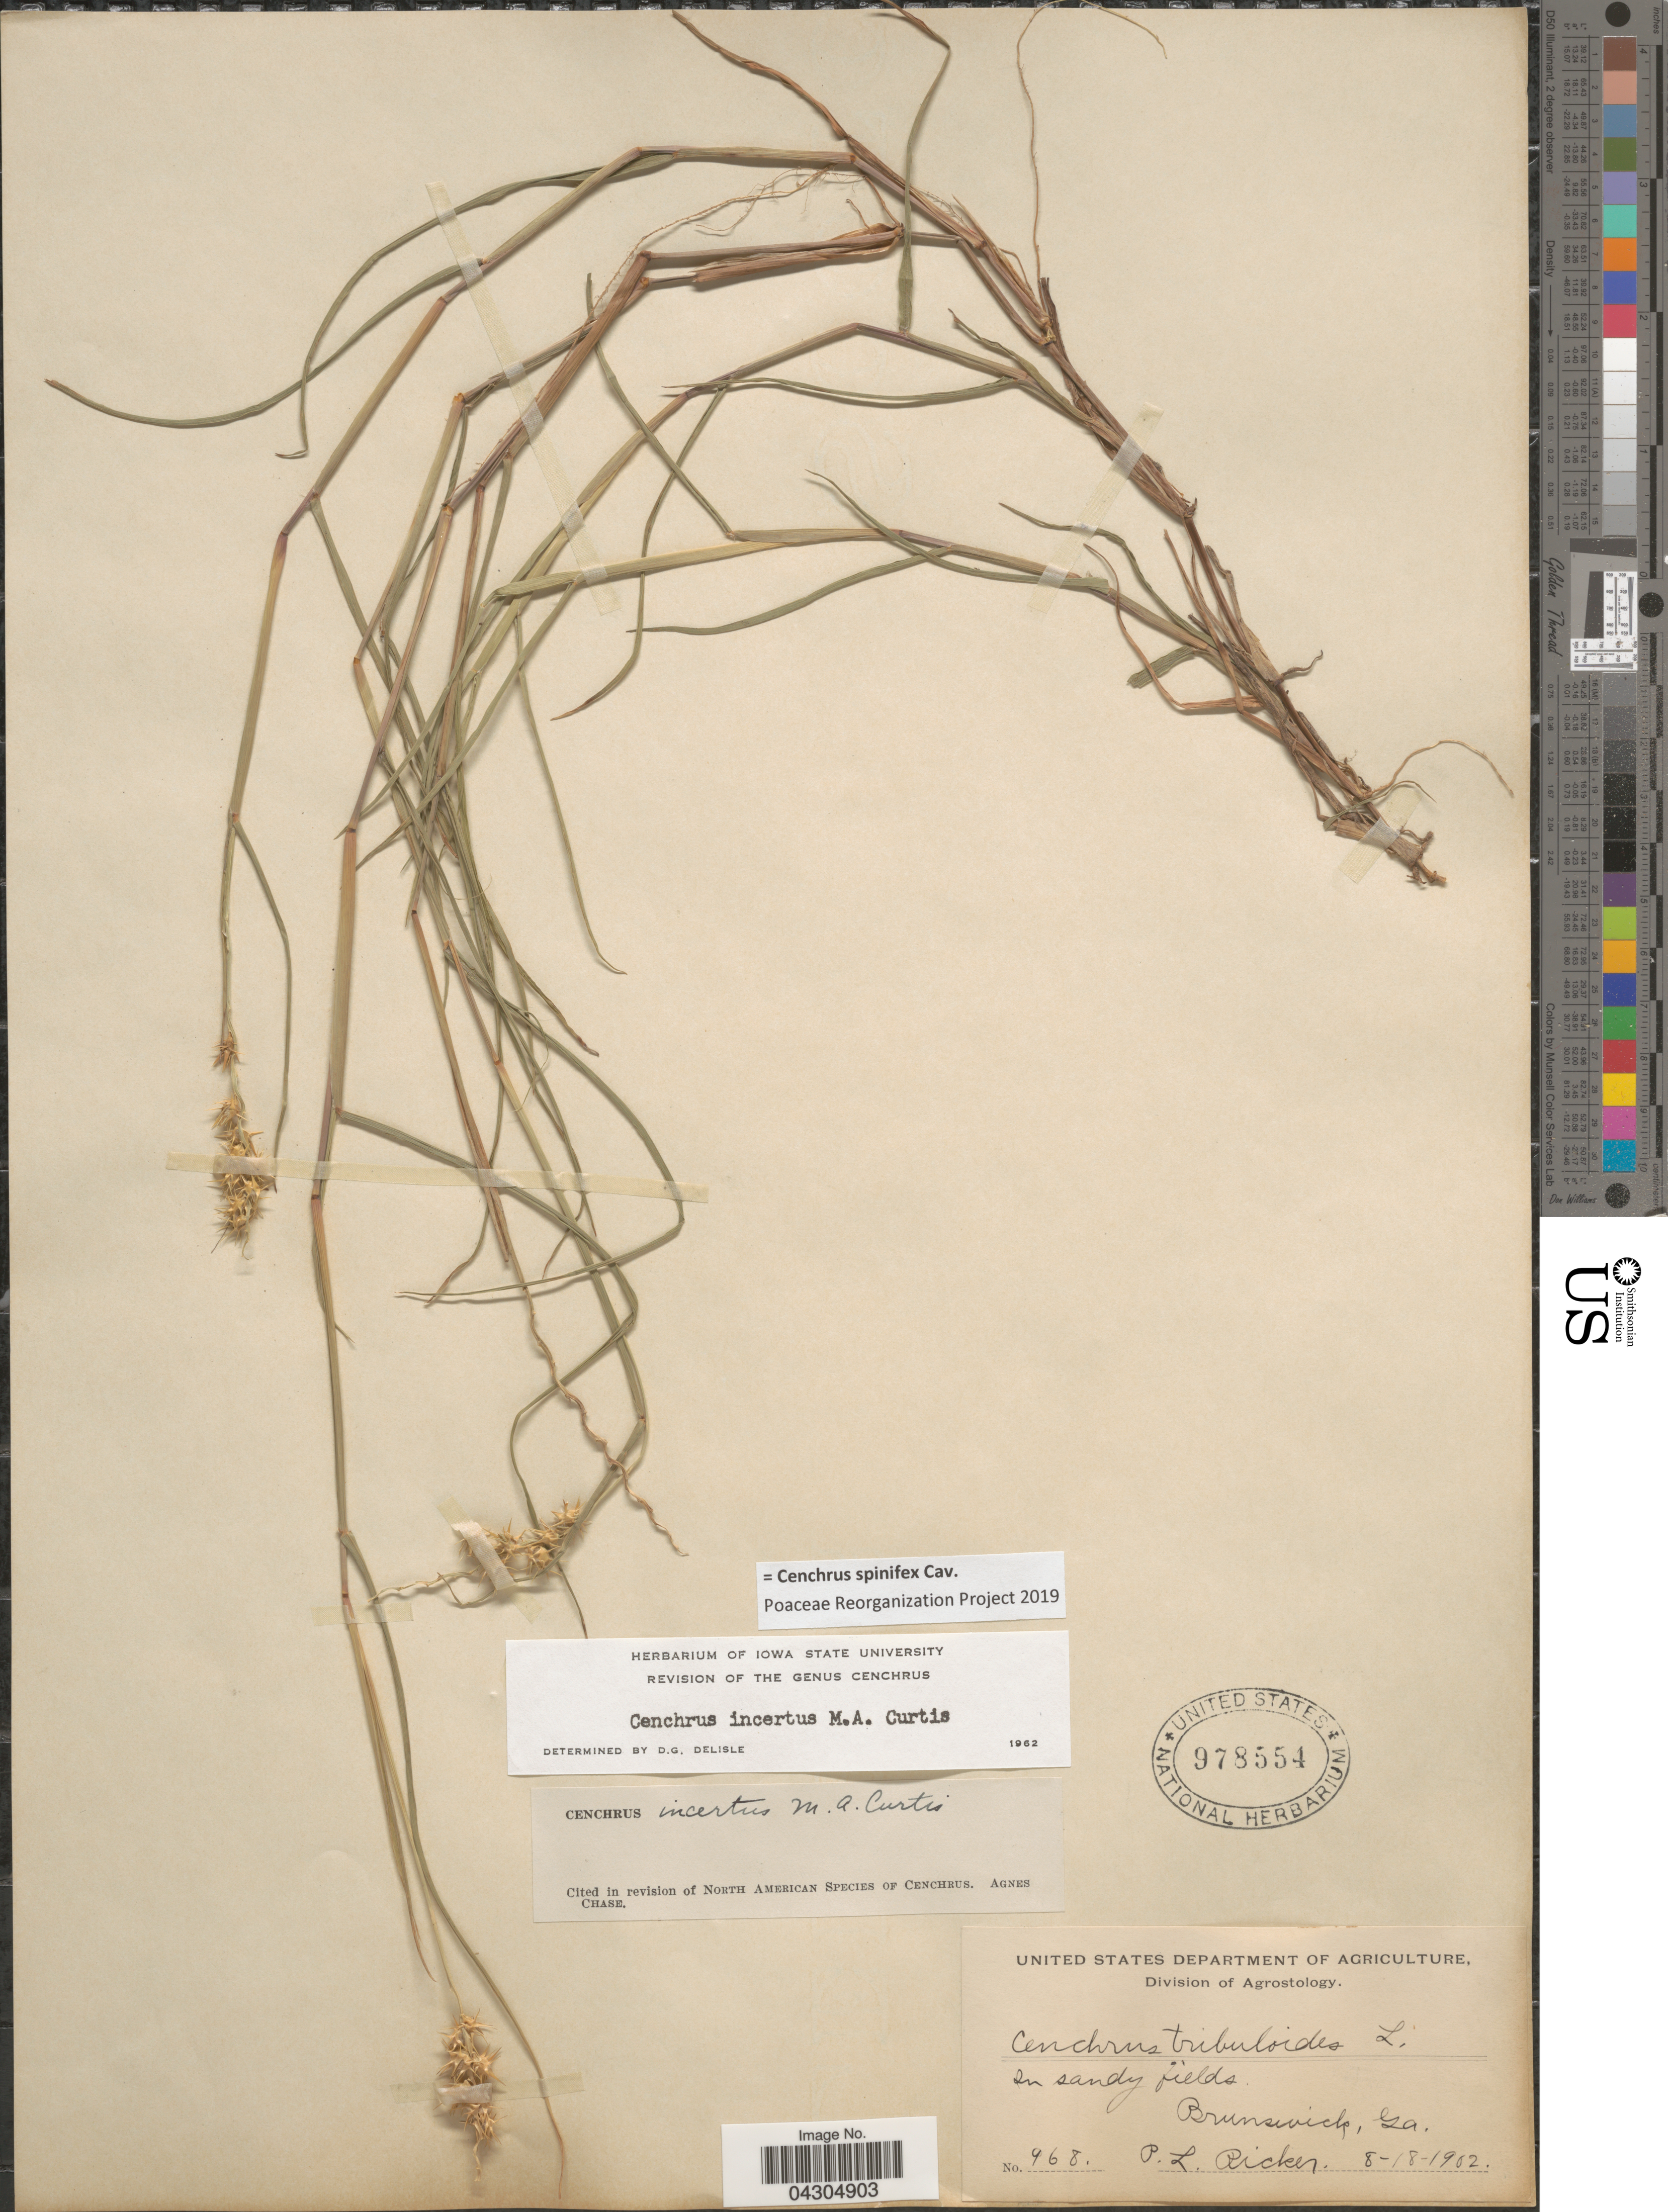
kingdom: Plantae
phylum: Tracheophyta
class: Liliopsida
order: Poales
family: Poaceae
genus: Cenchrus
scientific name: Cenchrus spinifex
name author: Cav.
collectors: P. Ricker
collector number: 968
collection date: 1902-08-18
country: United States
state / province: Georgia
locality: Brunswick.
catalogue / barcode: US 978554